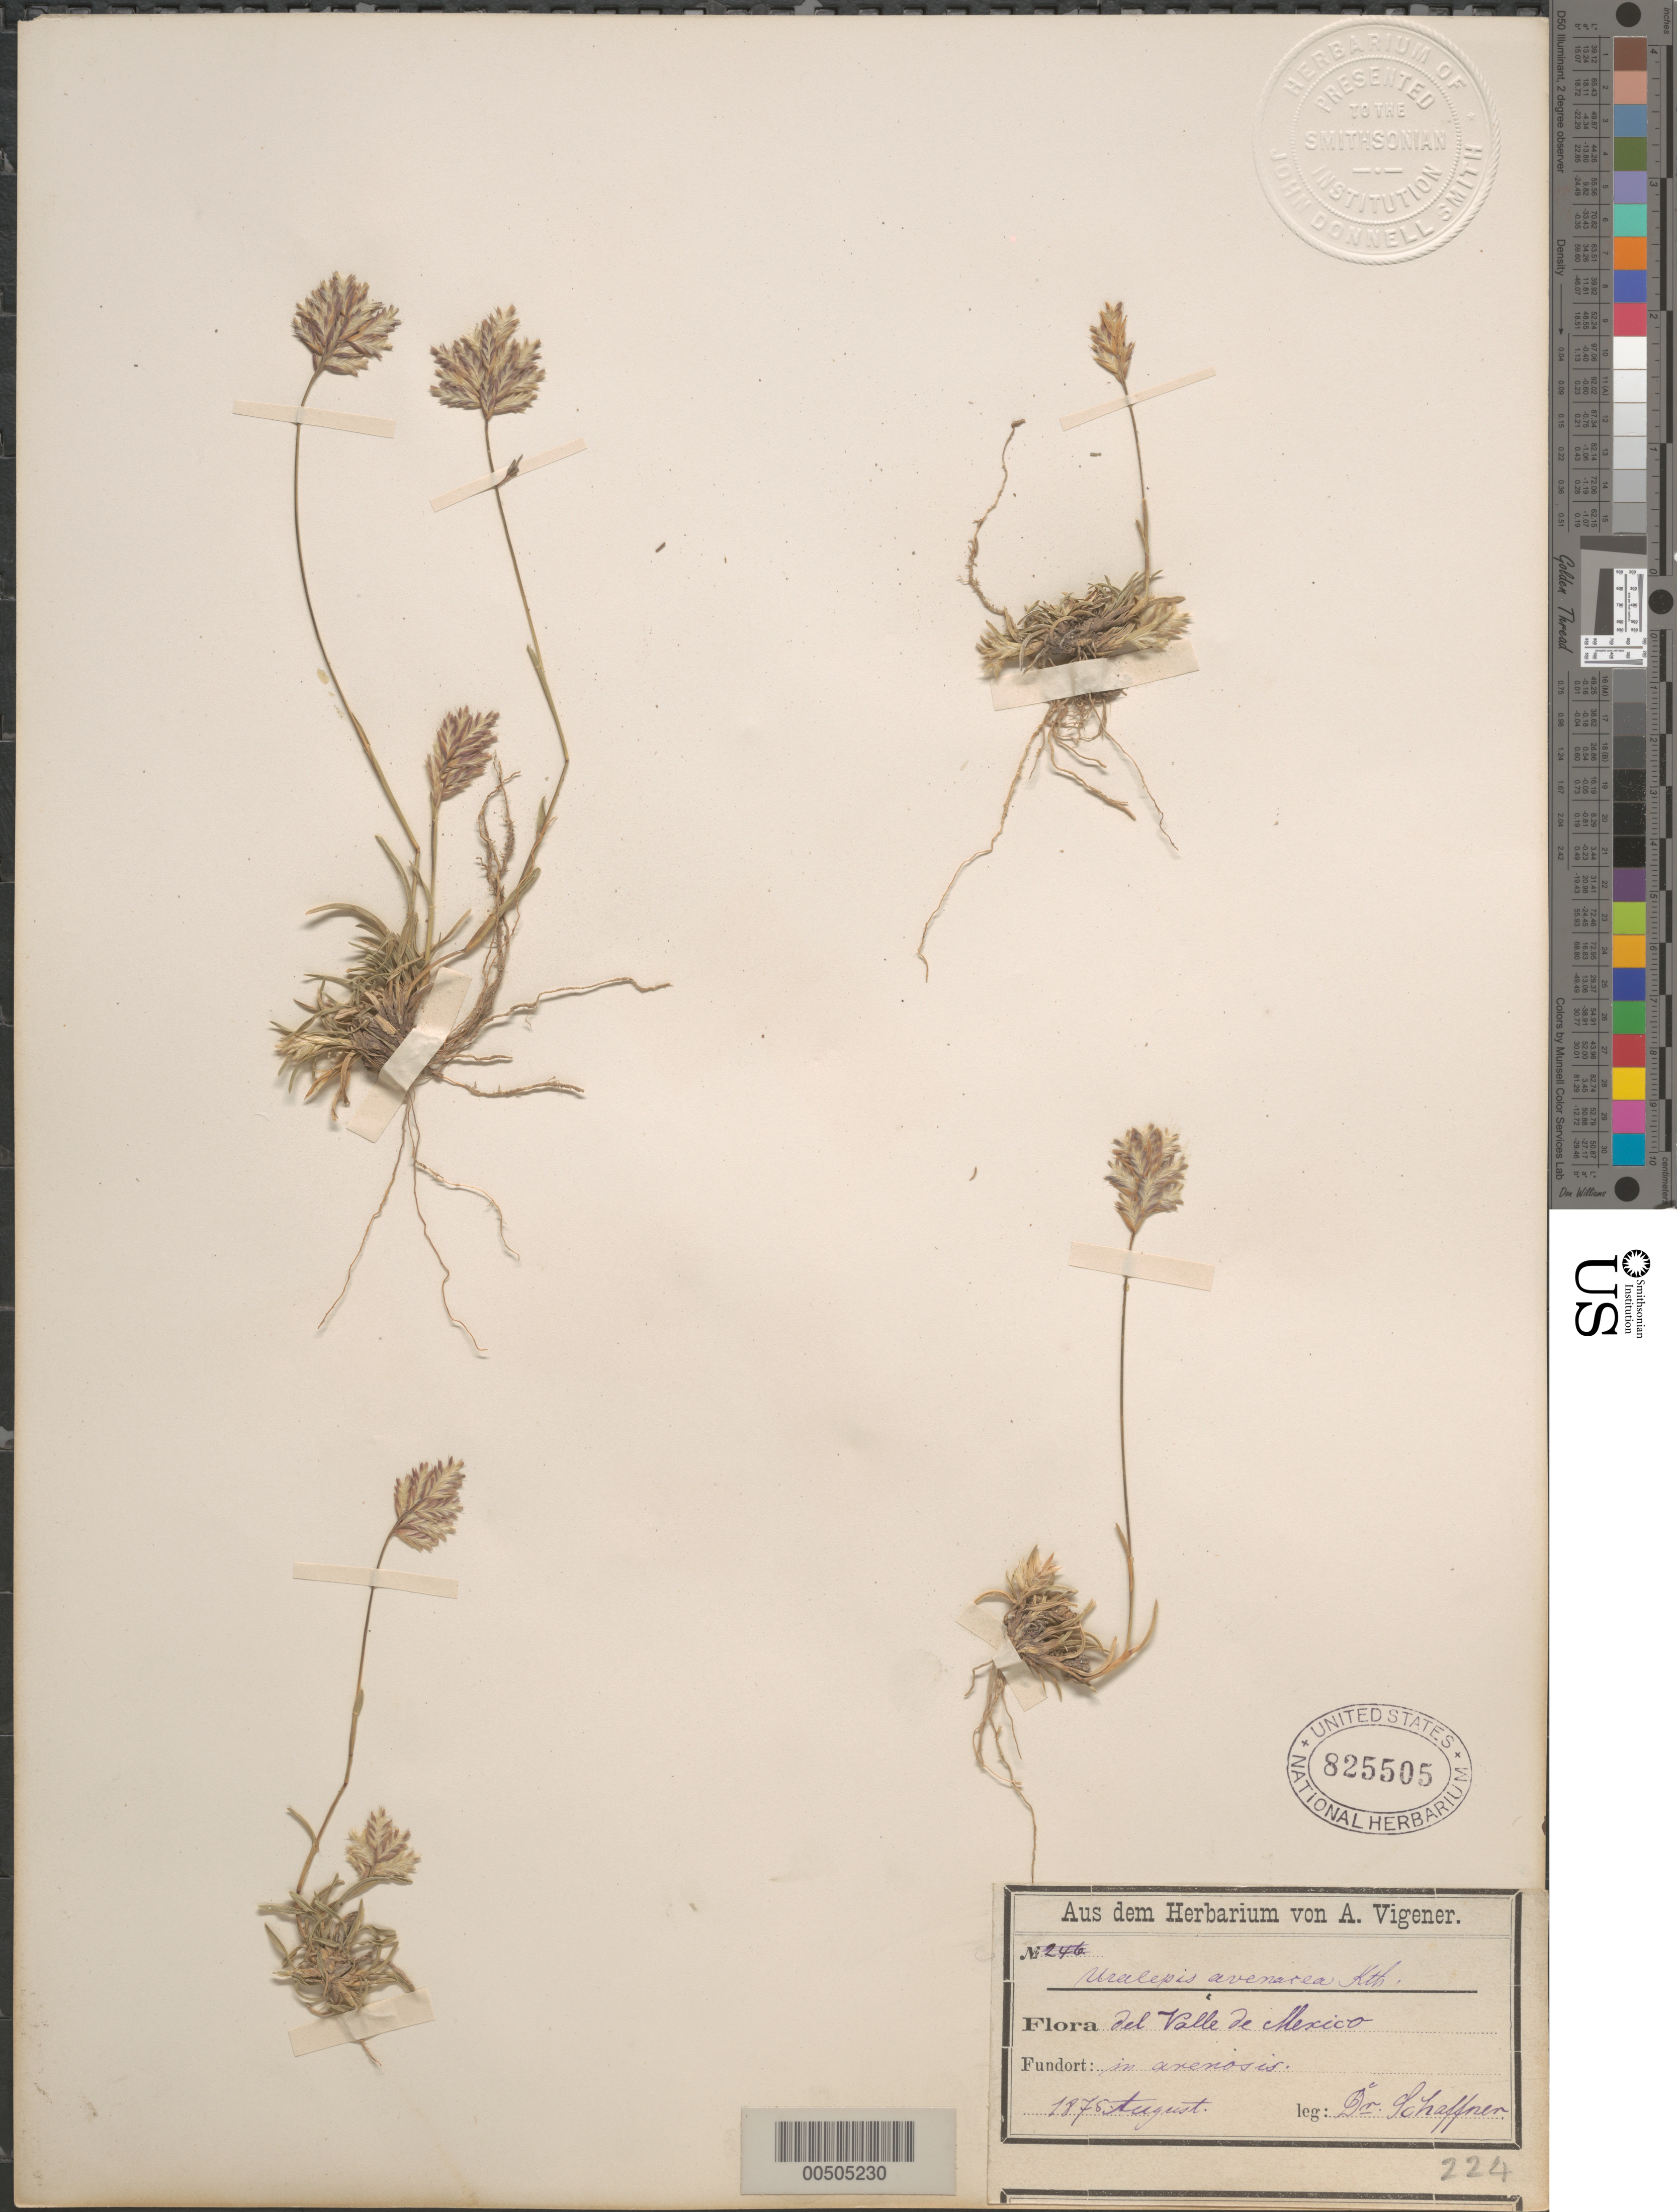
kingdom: Plantae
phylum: Tracheophyta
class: Liliopsida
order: Poales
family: Poaceae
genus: Erioneuron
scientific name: Erioneuron avenaceum var. avenaceum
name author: (Kunth) Tateoka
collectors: -. Schaffner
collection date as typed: Aug 1875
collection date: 1875-08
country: Mexico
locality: Valle de Mexico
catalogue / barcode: US 825505